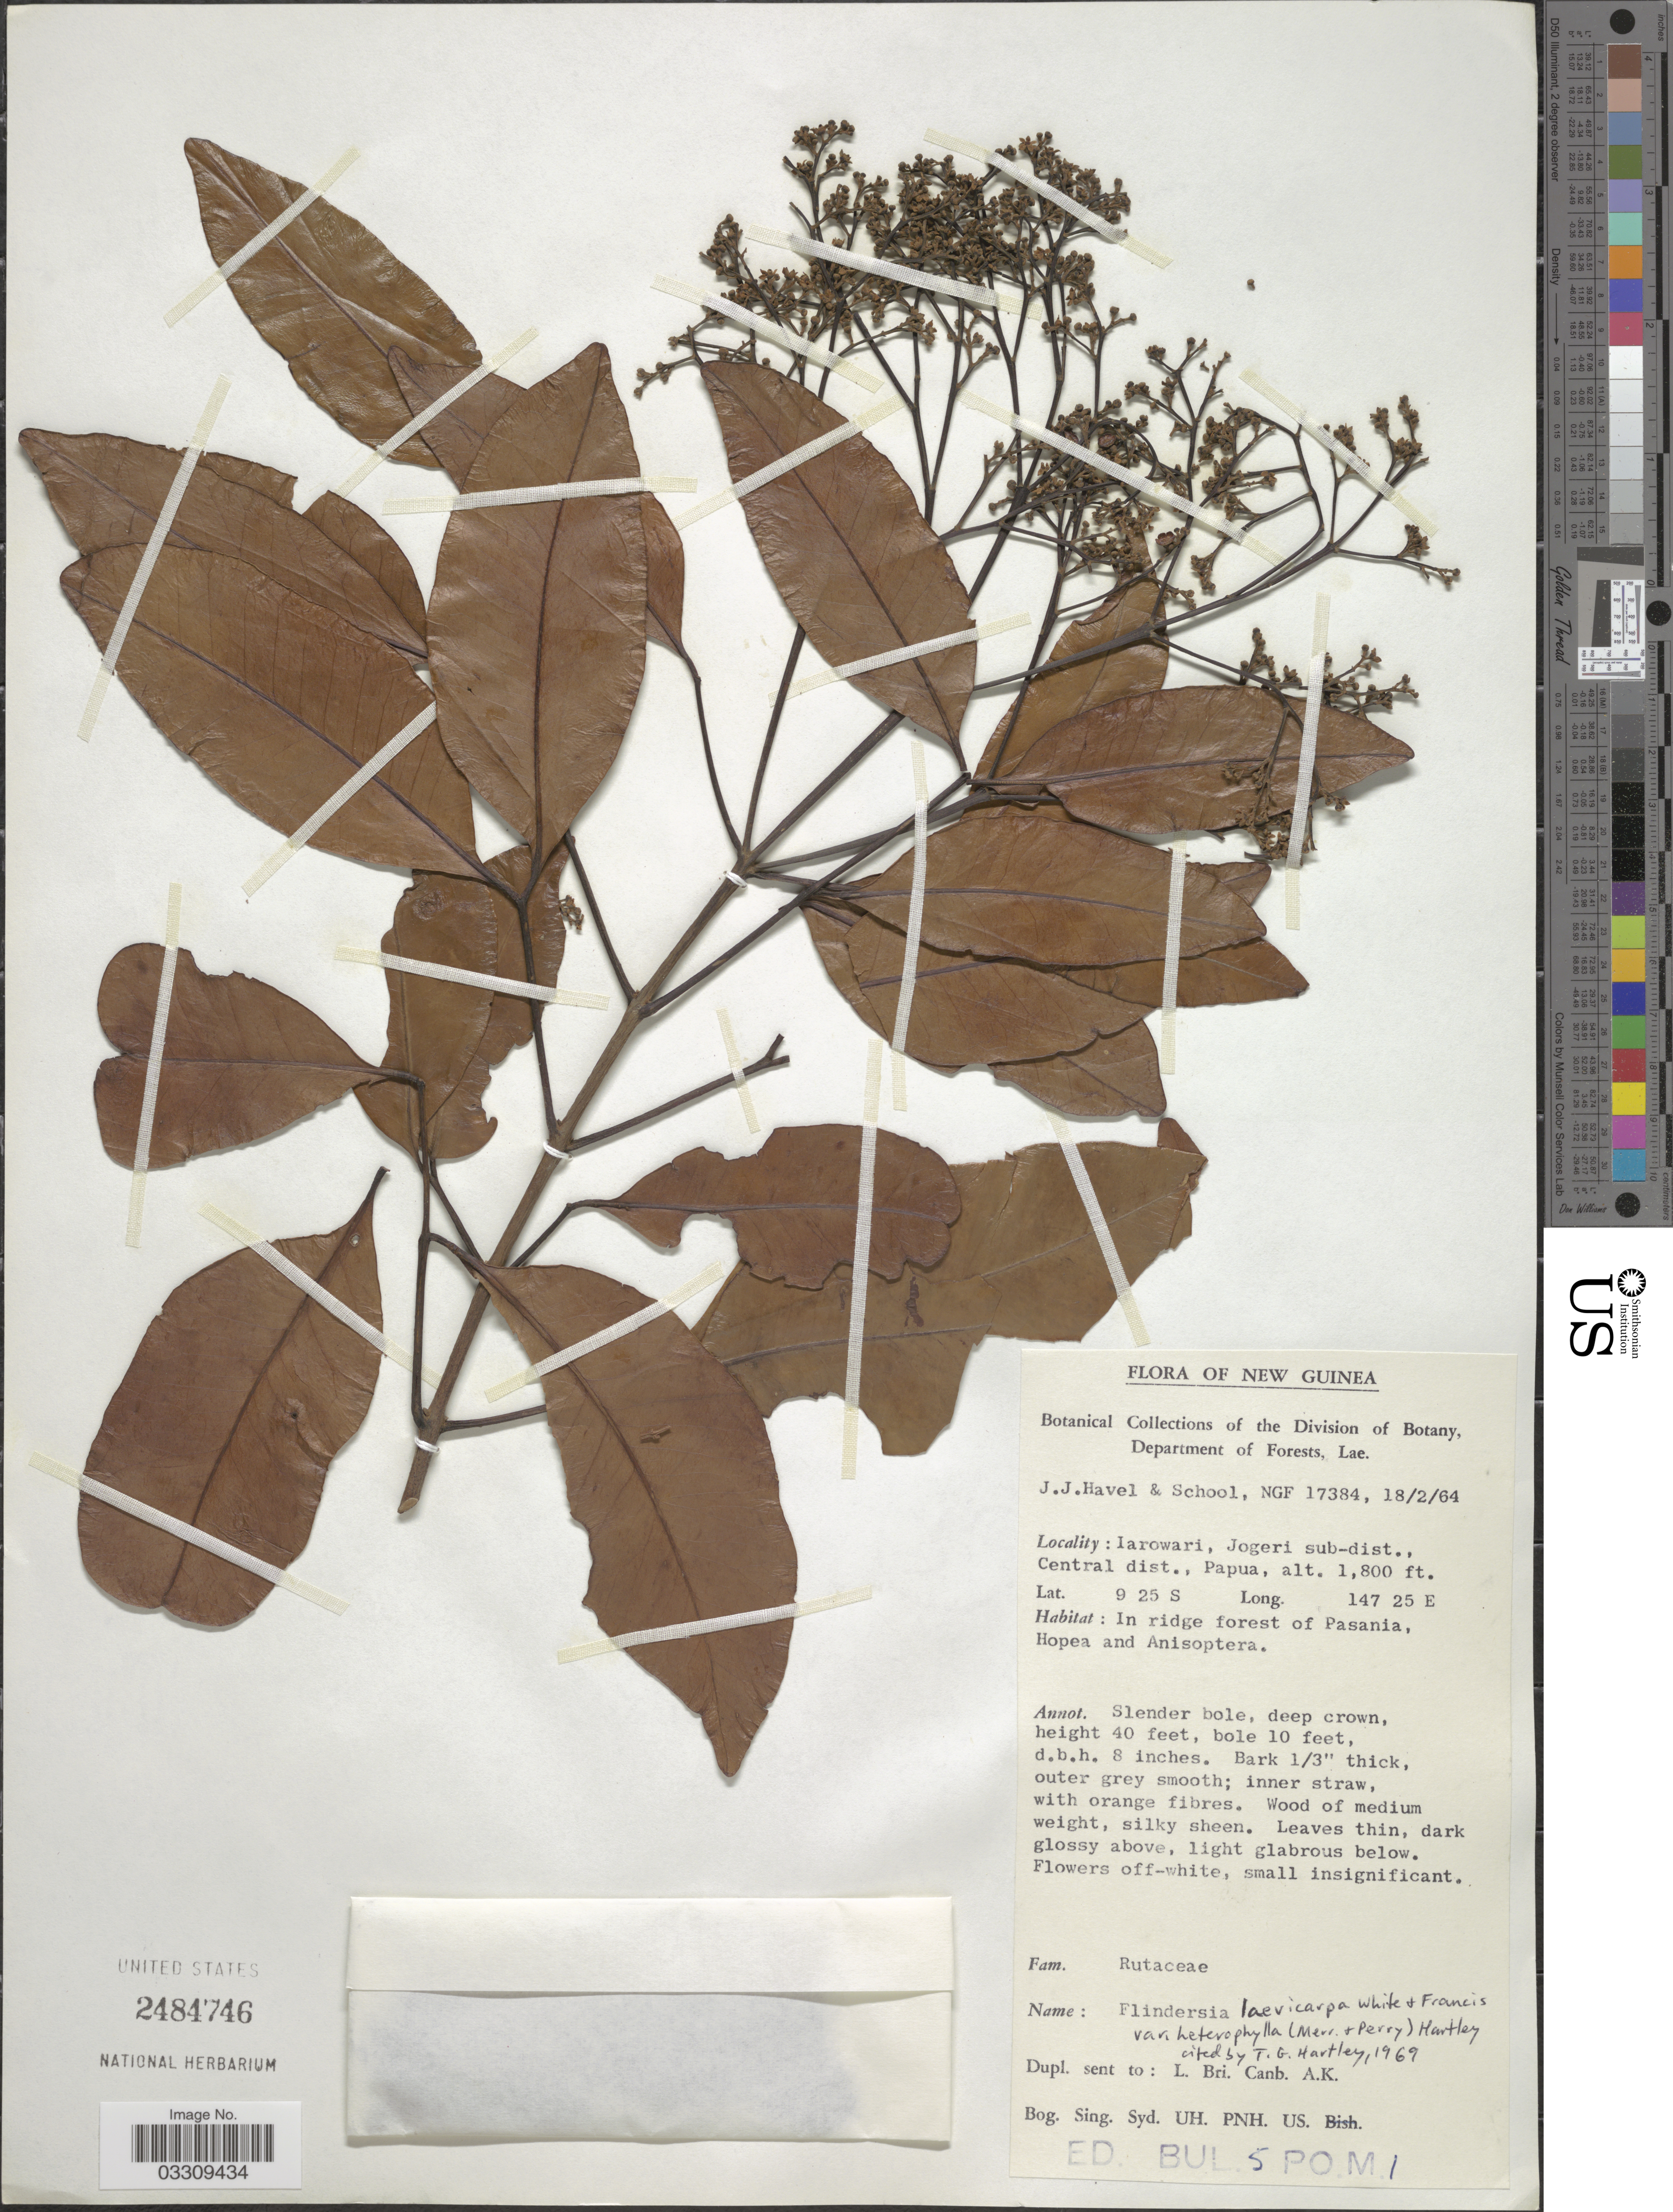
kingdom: Plantae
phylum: Tracheophyta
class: Magnoliopsida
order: Sapindales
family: Rutaceae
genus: Flindersia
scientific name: Flindersia laevicarpa var. heterophylla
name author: (Merr. & L.M. Perry) T.G. Hartley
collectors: J. Havel & School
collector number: NGF17384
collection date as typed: Transcribed d/m/y: 18/2/64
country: Papua New Guinea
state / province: Central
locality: New Guinea. Iarowari, Jogeri sub-dist., Central dist., Papua.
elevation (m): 549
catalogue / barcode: US 2484746